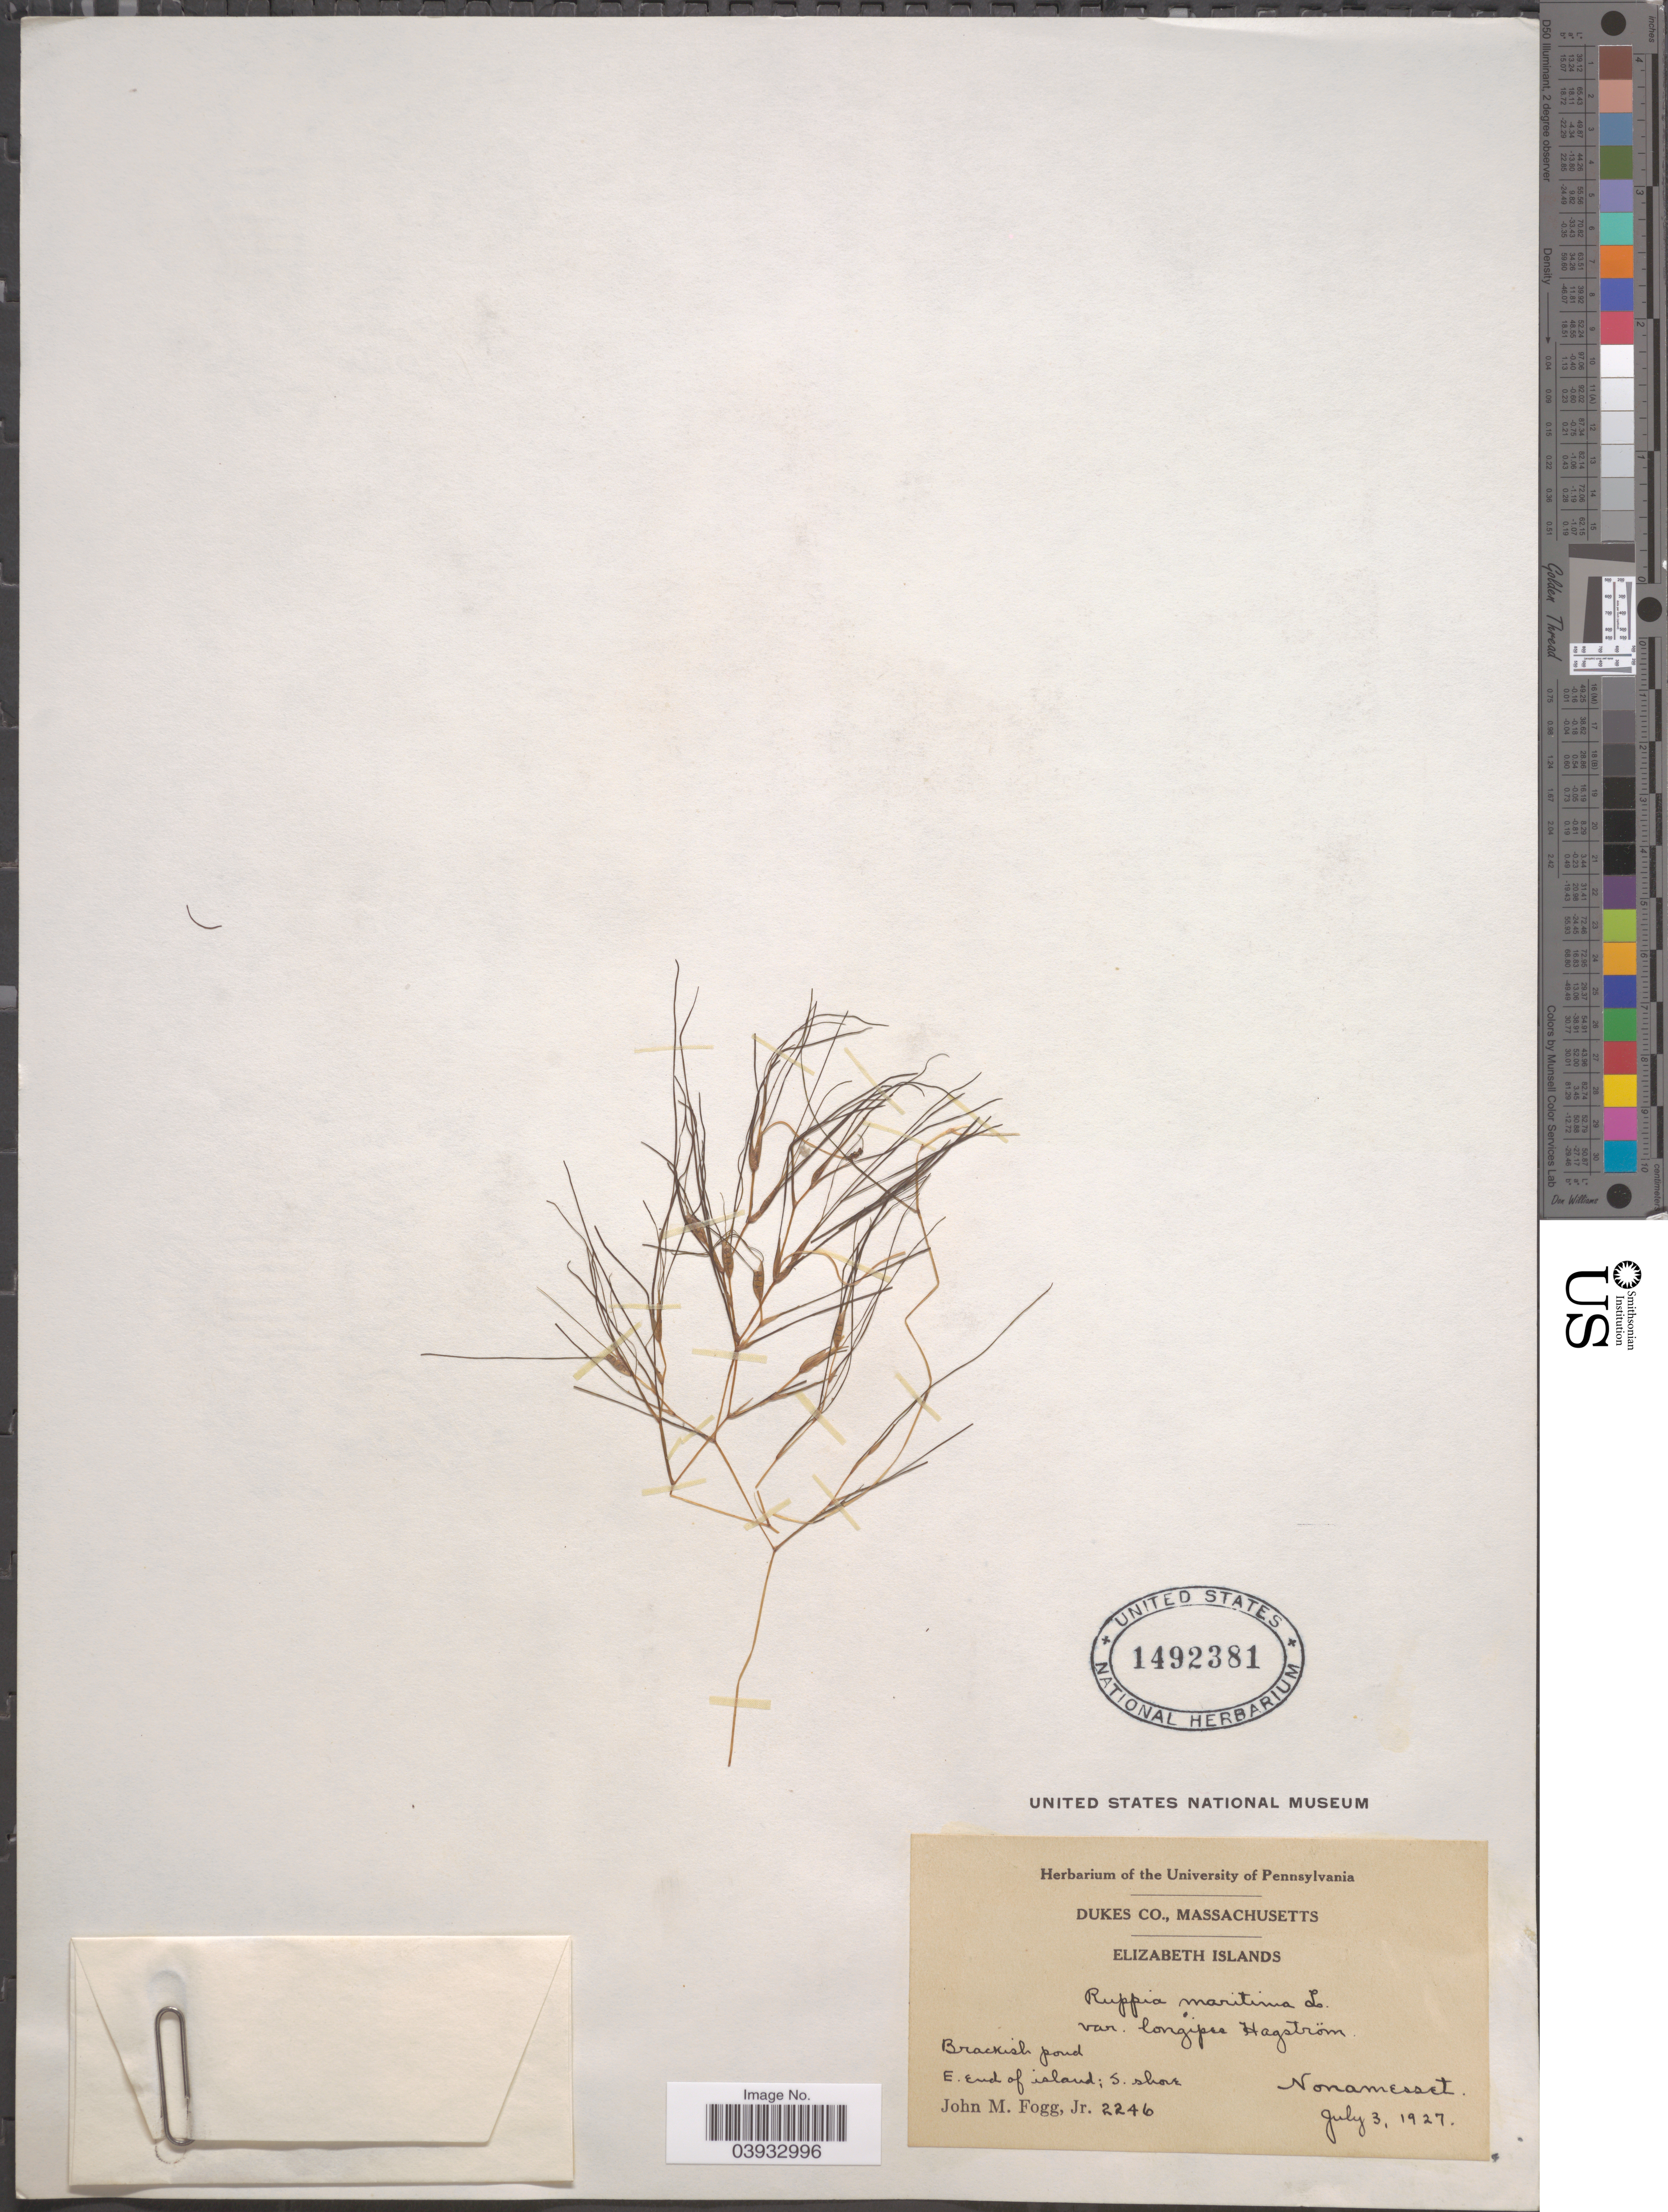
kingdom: Plantae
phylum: Tracheophyta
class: Liliopsida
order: Alismatales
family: Ruppiaceae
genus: Ruppia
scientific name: Ruppia maritima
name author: L.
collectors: J. Fogg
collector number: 2246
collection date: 1927-07-03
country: United States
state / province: Massachusetts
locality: Dukes Co. Elizabeth Island. E. end of island; S. shore. Nonamesset.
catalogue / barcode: US 1492381